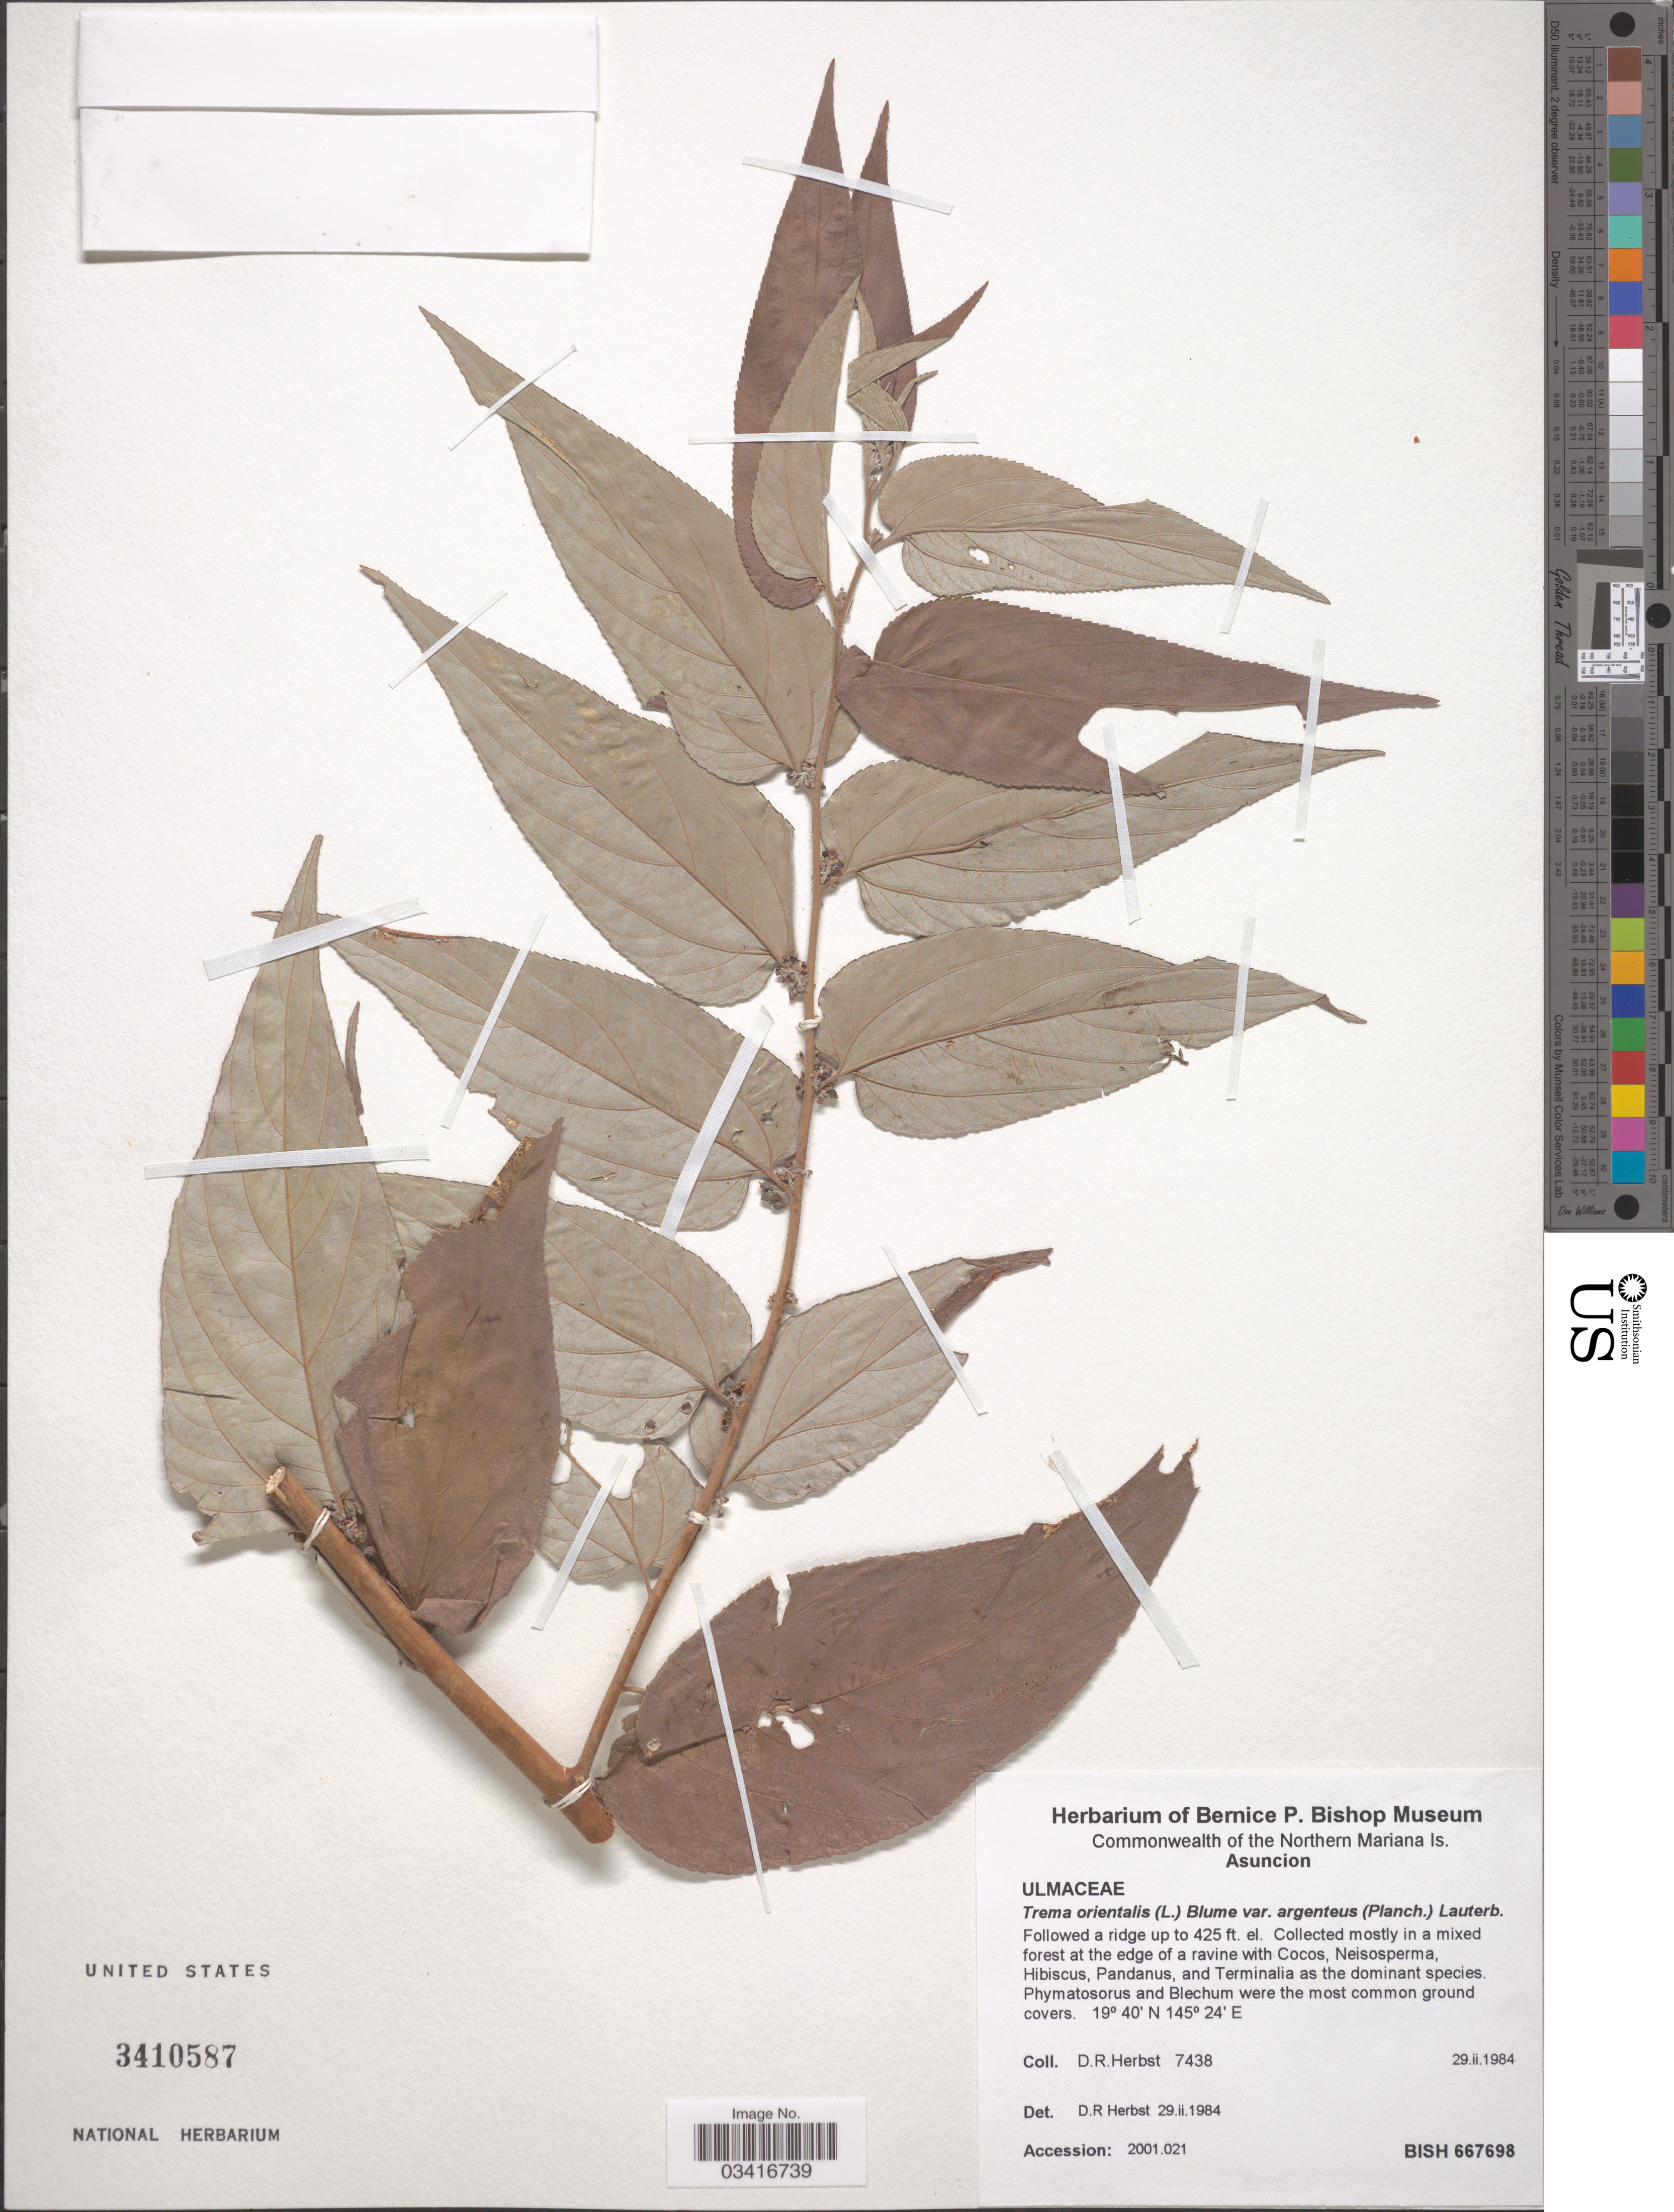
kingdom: Plantae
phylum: Tracheophyta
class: Magnoliopsida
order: Rosales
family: Cannabaceae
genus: Trema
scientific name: Trema orientale var. argentea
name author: (Planch.) Lauterb.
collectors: D. R. Herbst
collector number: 7438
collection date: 1984-02-29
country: Northern Mariana Islands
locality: Asuncion.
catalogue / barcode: US 3410587